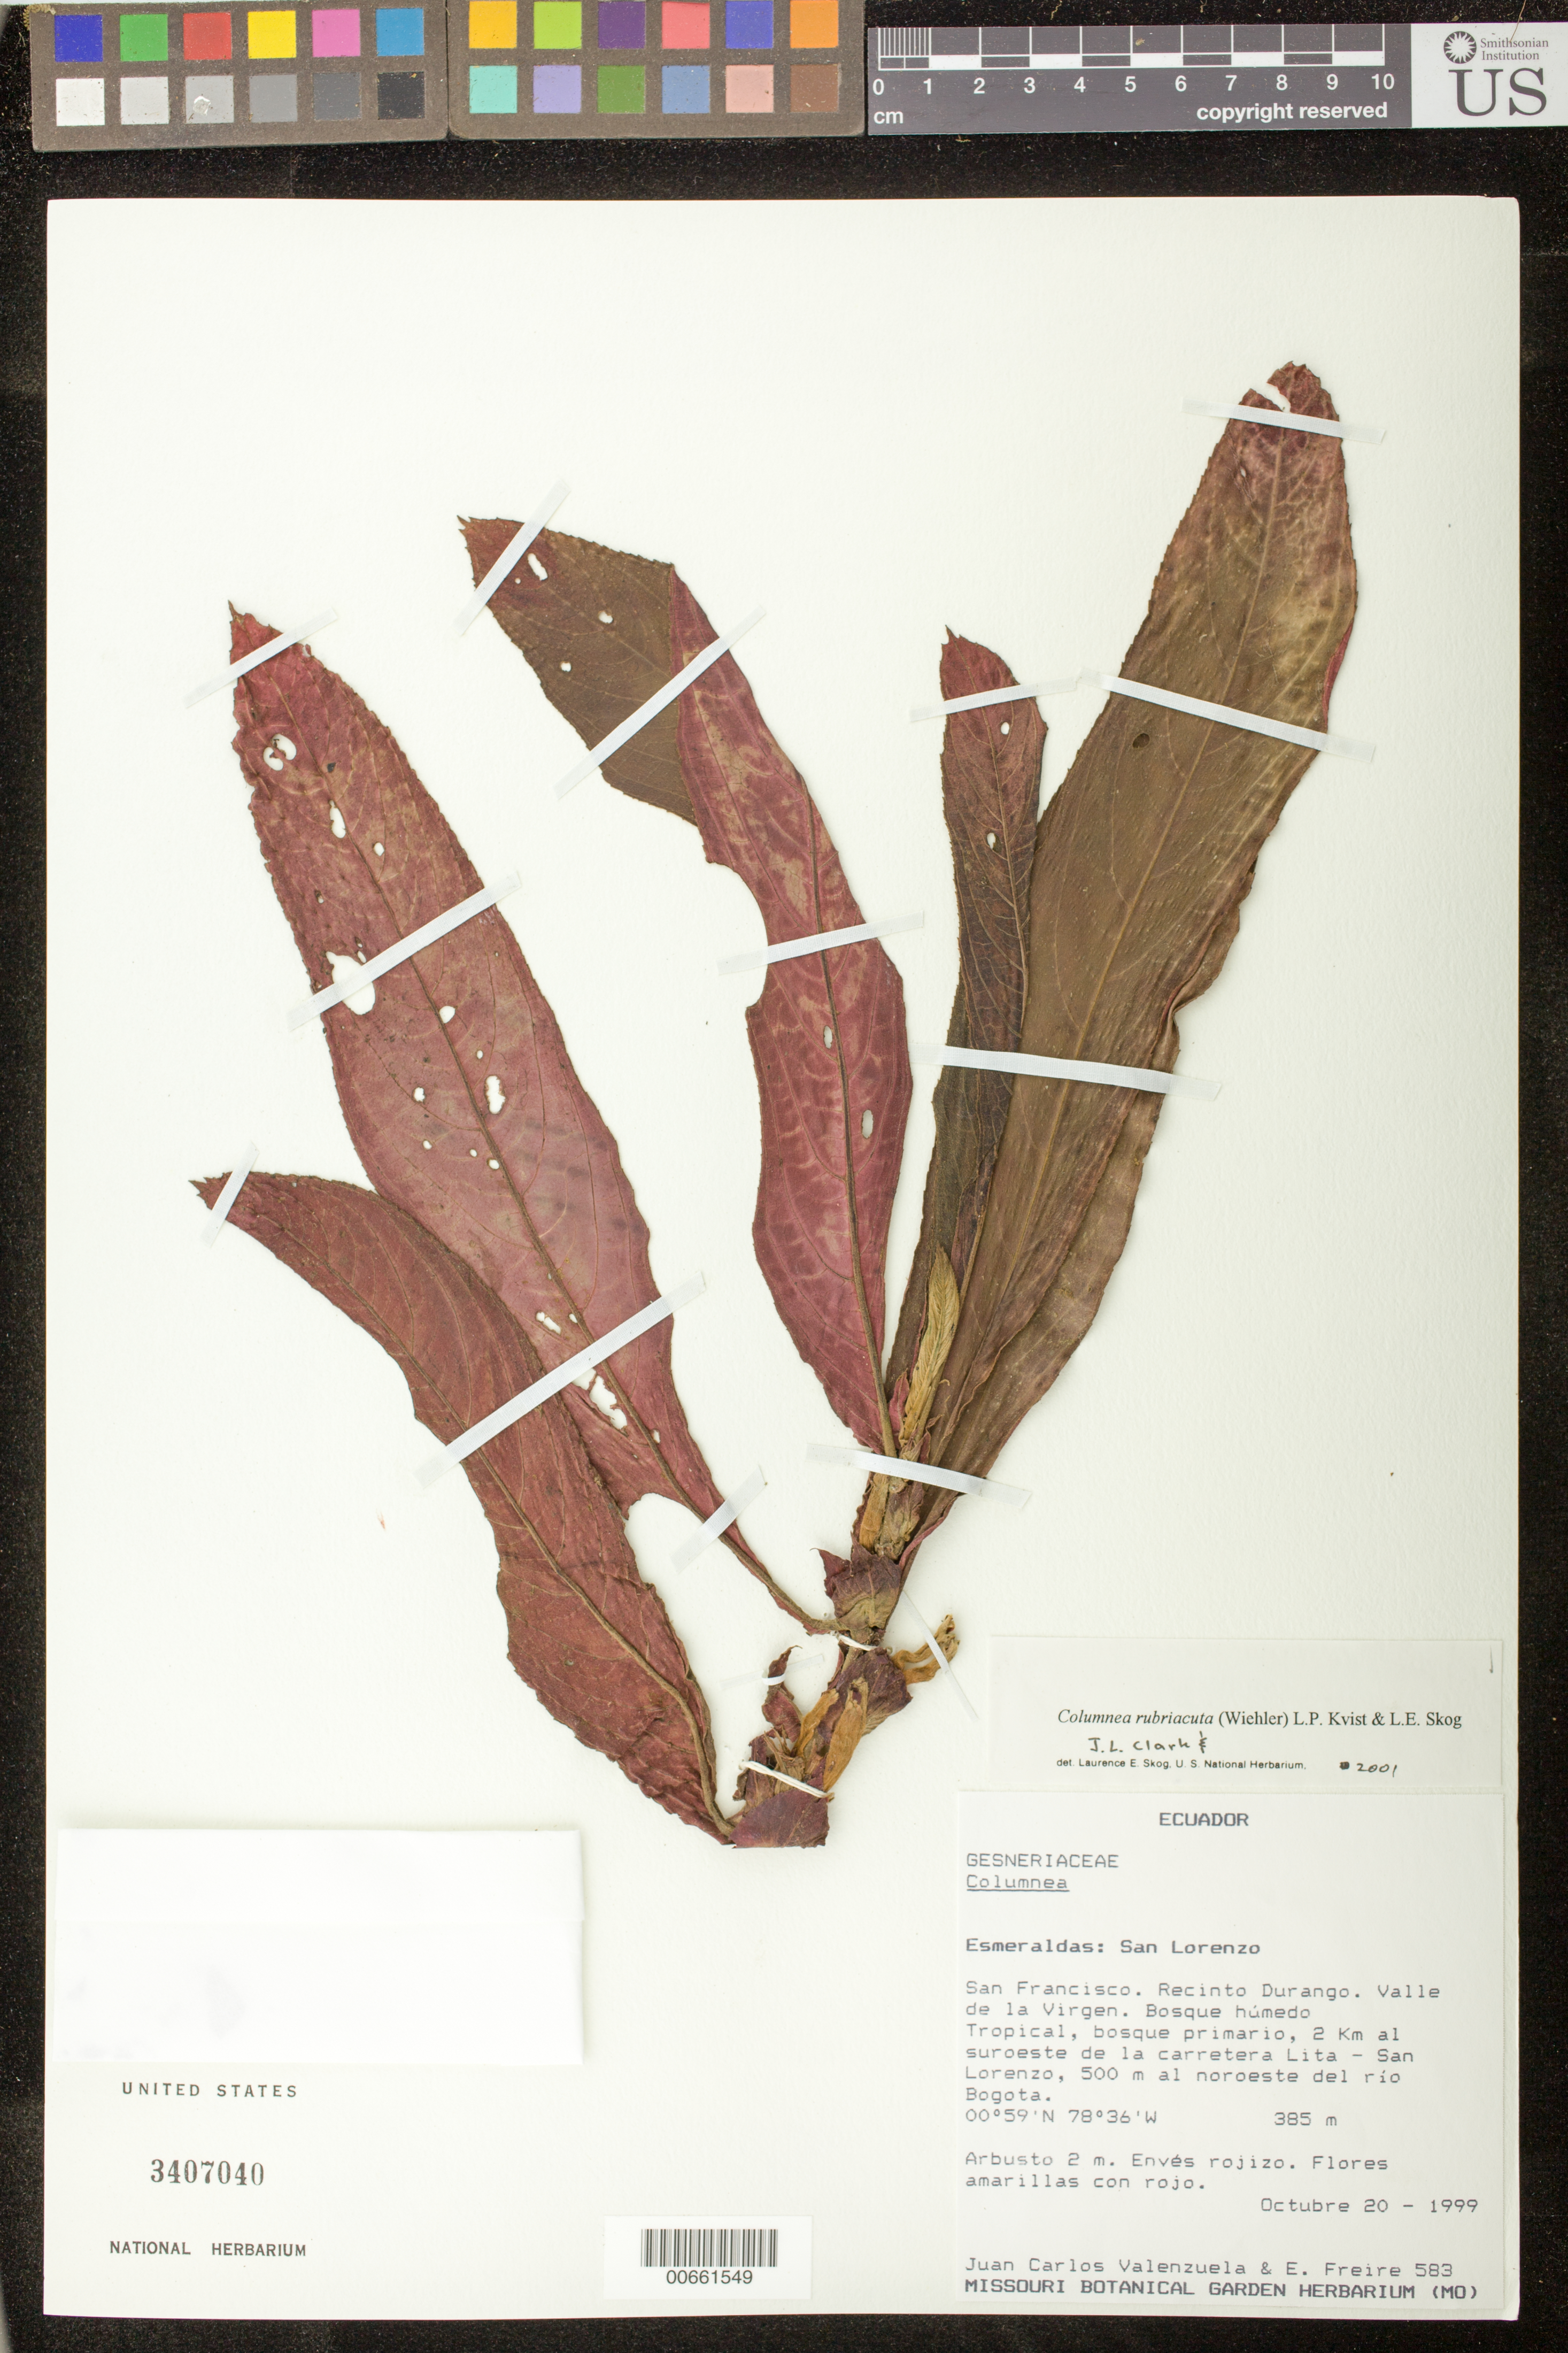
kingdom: Plantae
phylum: Tracheophyta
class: Magnoliopsida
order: Lamiales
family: Gesneriaceae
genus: Columnea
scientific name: Columnea rubriacuta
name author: (Wiehler) L.P. Kvist & L.E. Skog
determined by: Clark, J. L.; Skog, Laurence E.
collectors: J. Valenzuela & E. Freire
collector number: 583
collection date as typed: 20 Oct 1999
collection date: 1999-10-20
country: Ecuador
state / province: Esmeraldas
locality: San Lorenzo; San Francisco, Recinto Durango, Valle de la Virgen, 2 km al suroeste de la carretera Lita-San Lorenzo, 500 m al noroeste del río Bogota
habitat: Bosque húmedo tropical, bosque primario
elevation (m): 385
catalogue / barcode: US 3407040